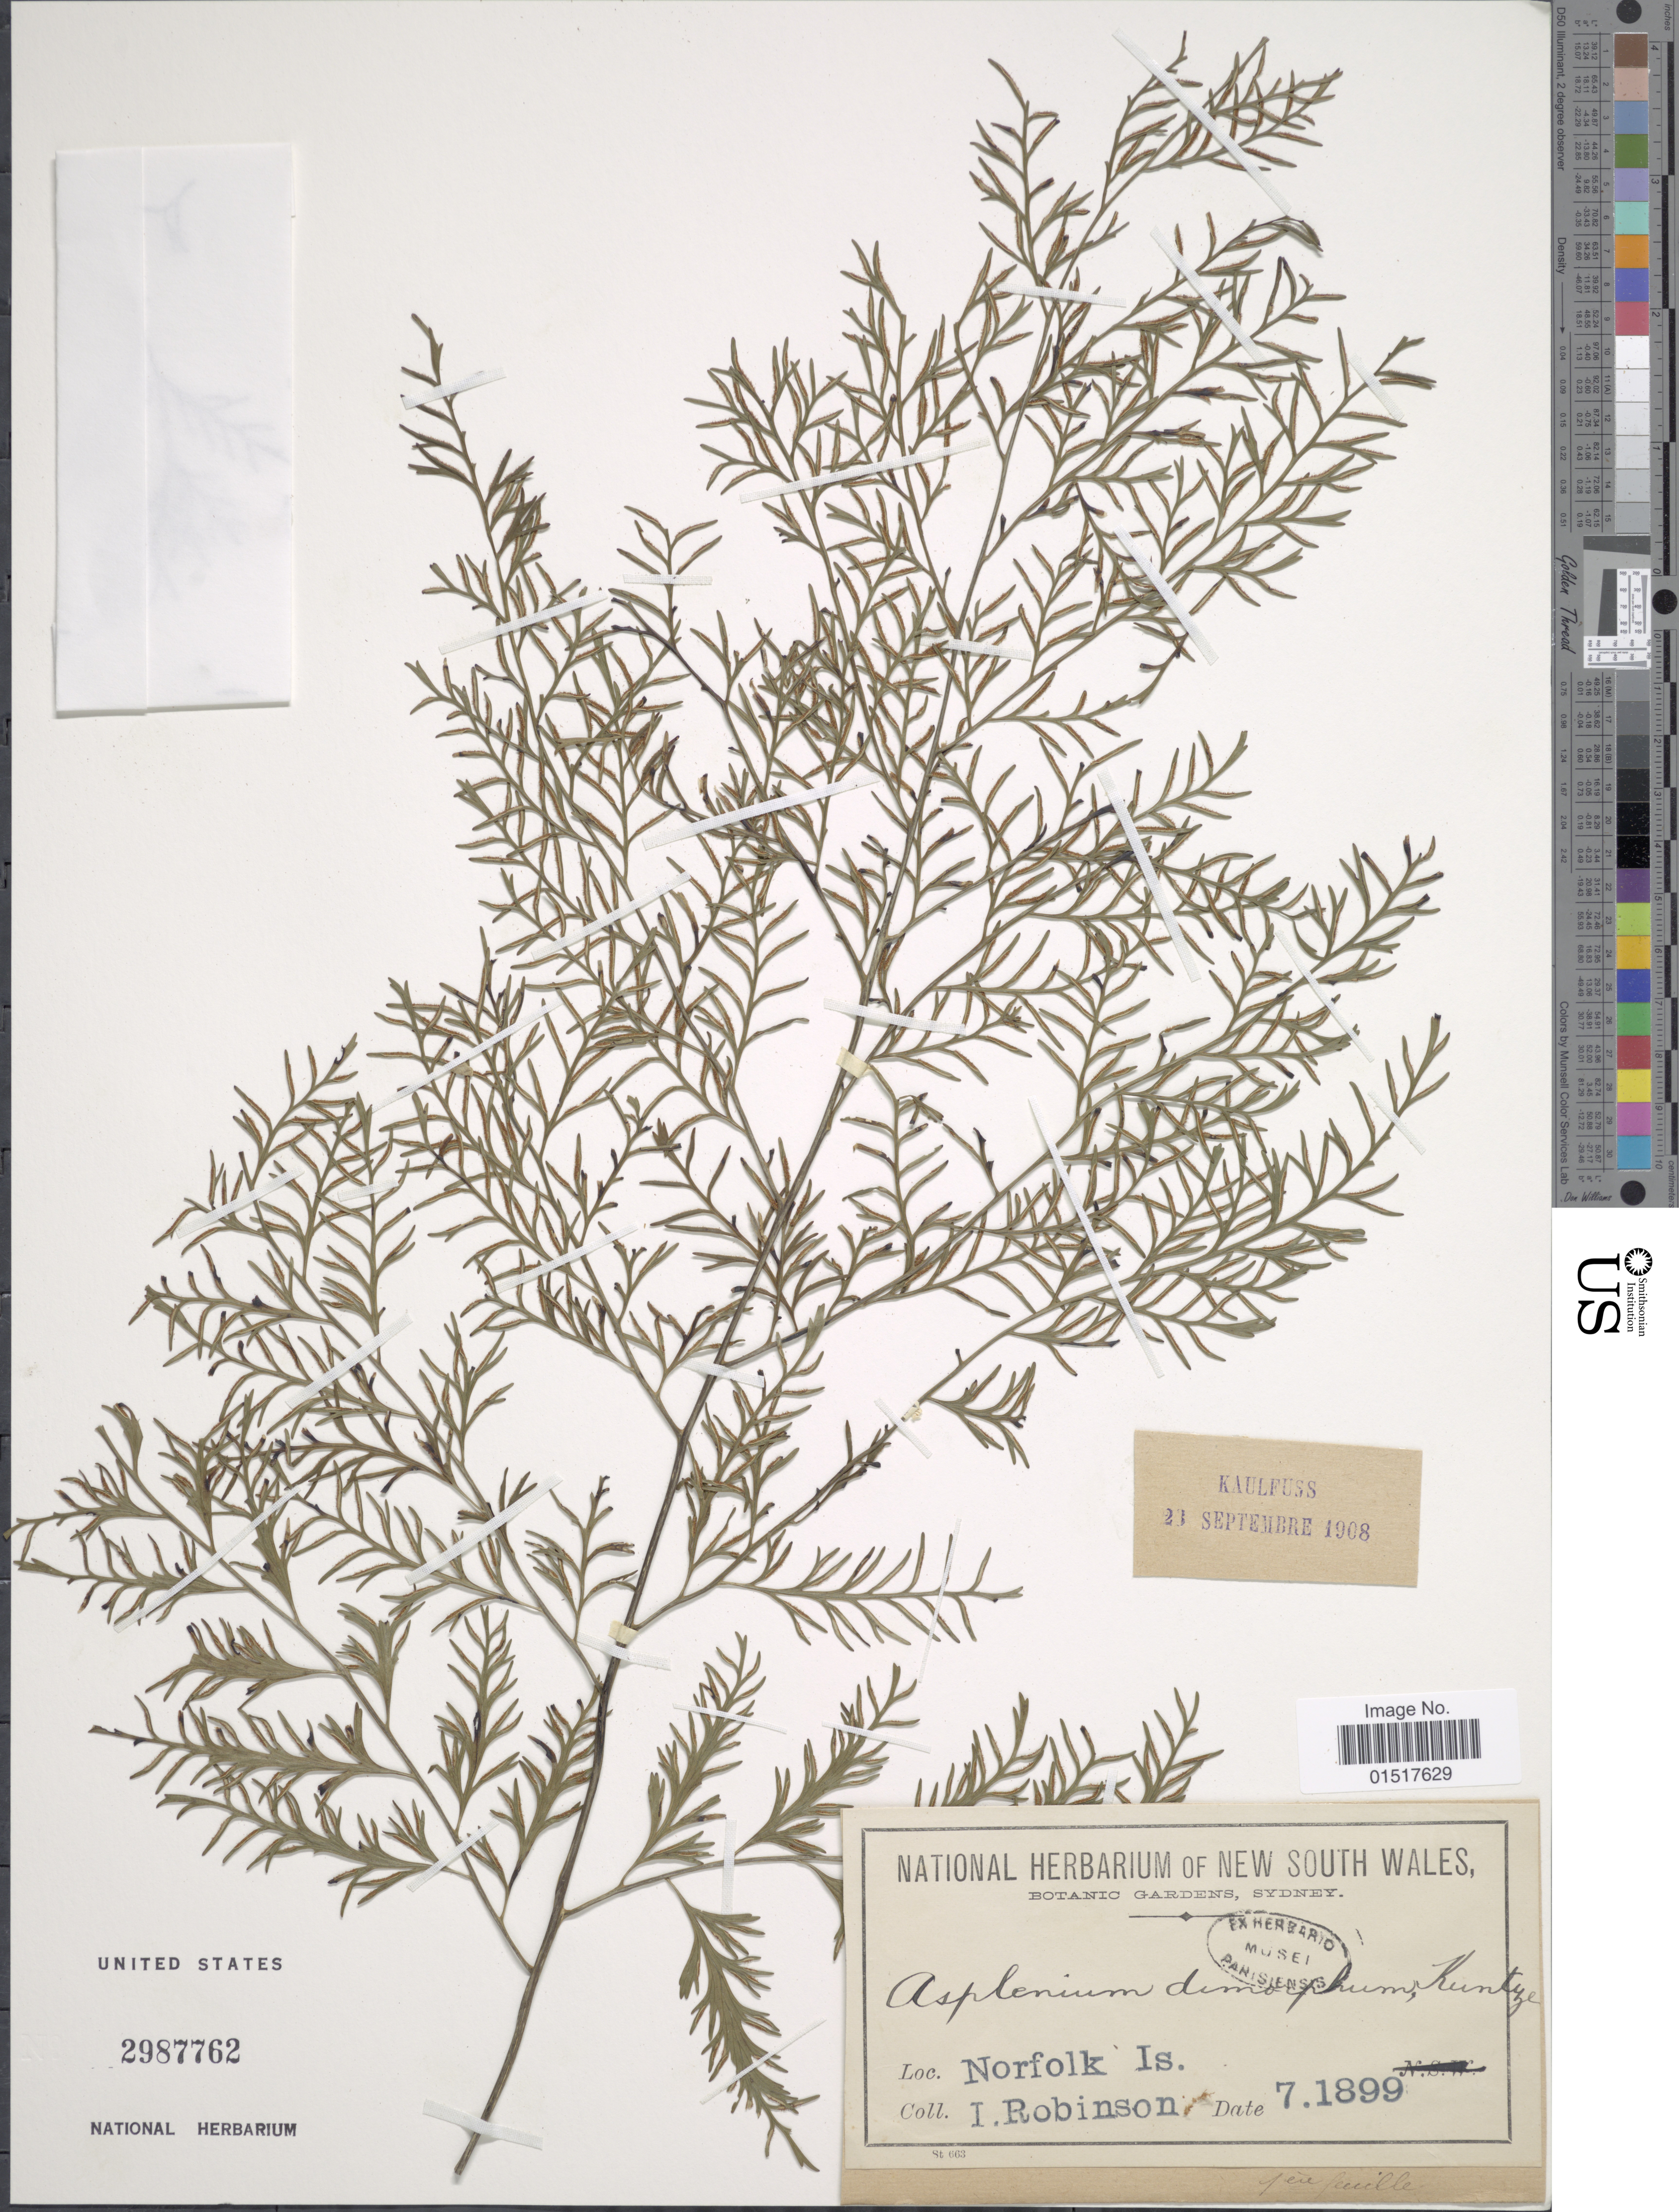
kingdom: Plantae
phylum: Tracheophyta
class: Polypodiopsida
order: Polypodiales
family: Aspleniaceae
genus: Asplenium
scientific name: Asplenium difforme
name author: R. Br.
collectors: I. H. Robinson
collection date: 1899-07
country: Australia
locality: Norfolk Is.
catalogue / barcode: US 2987762